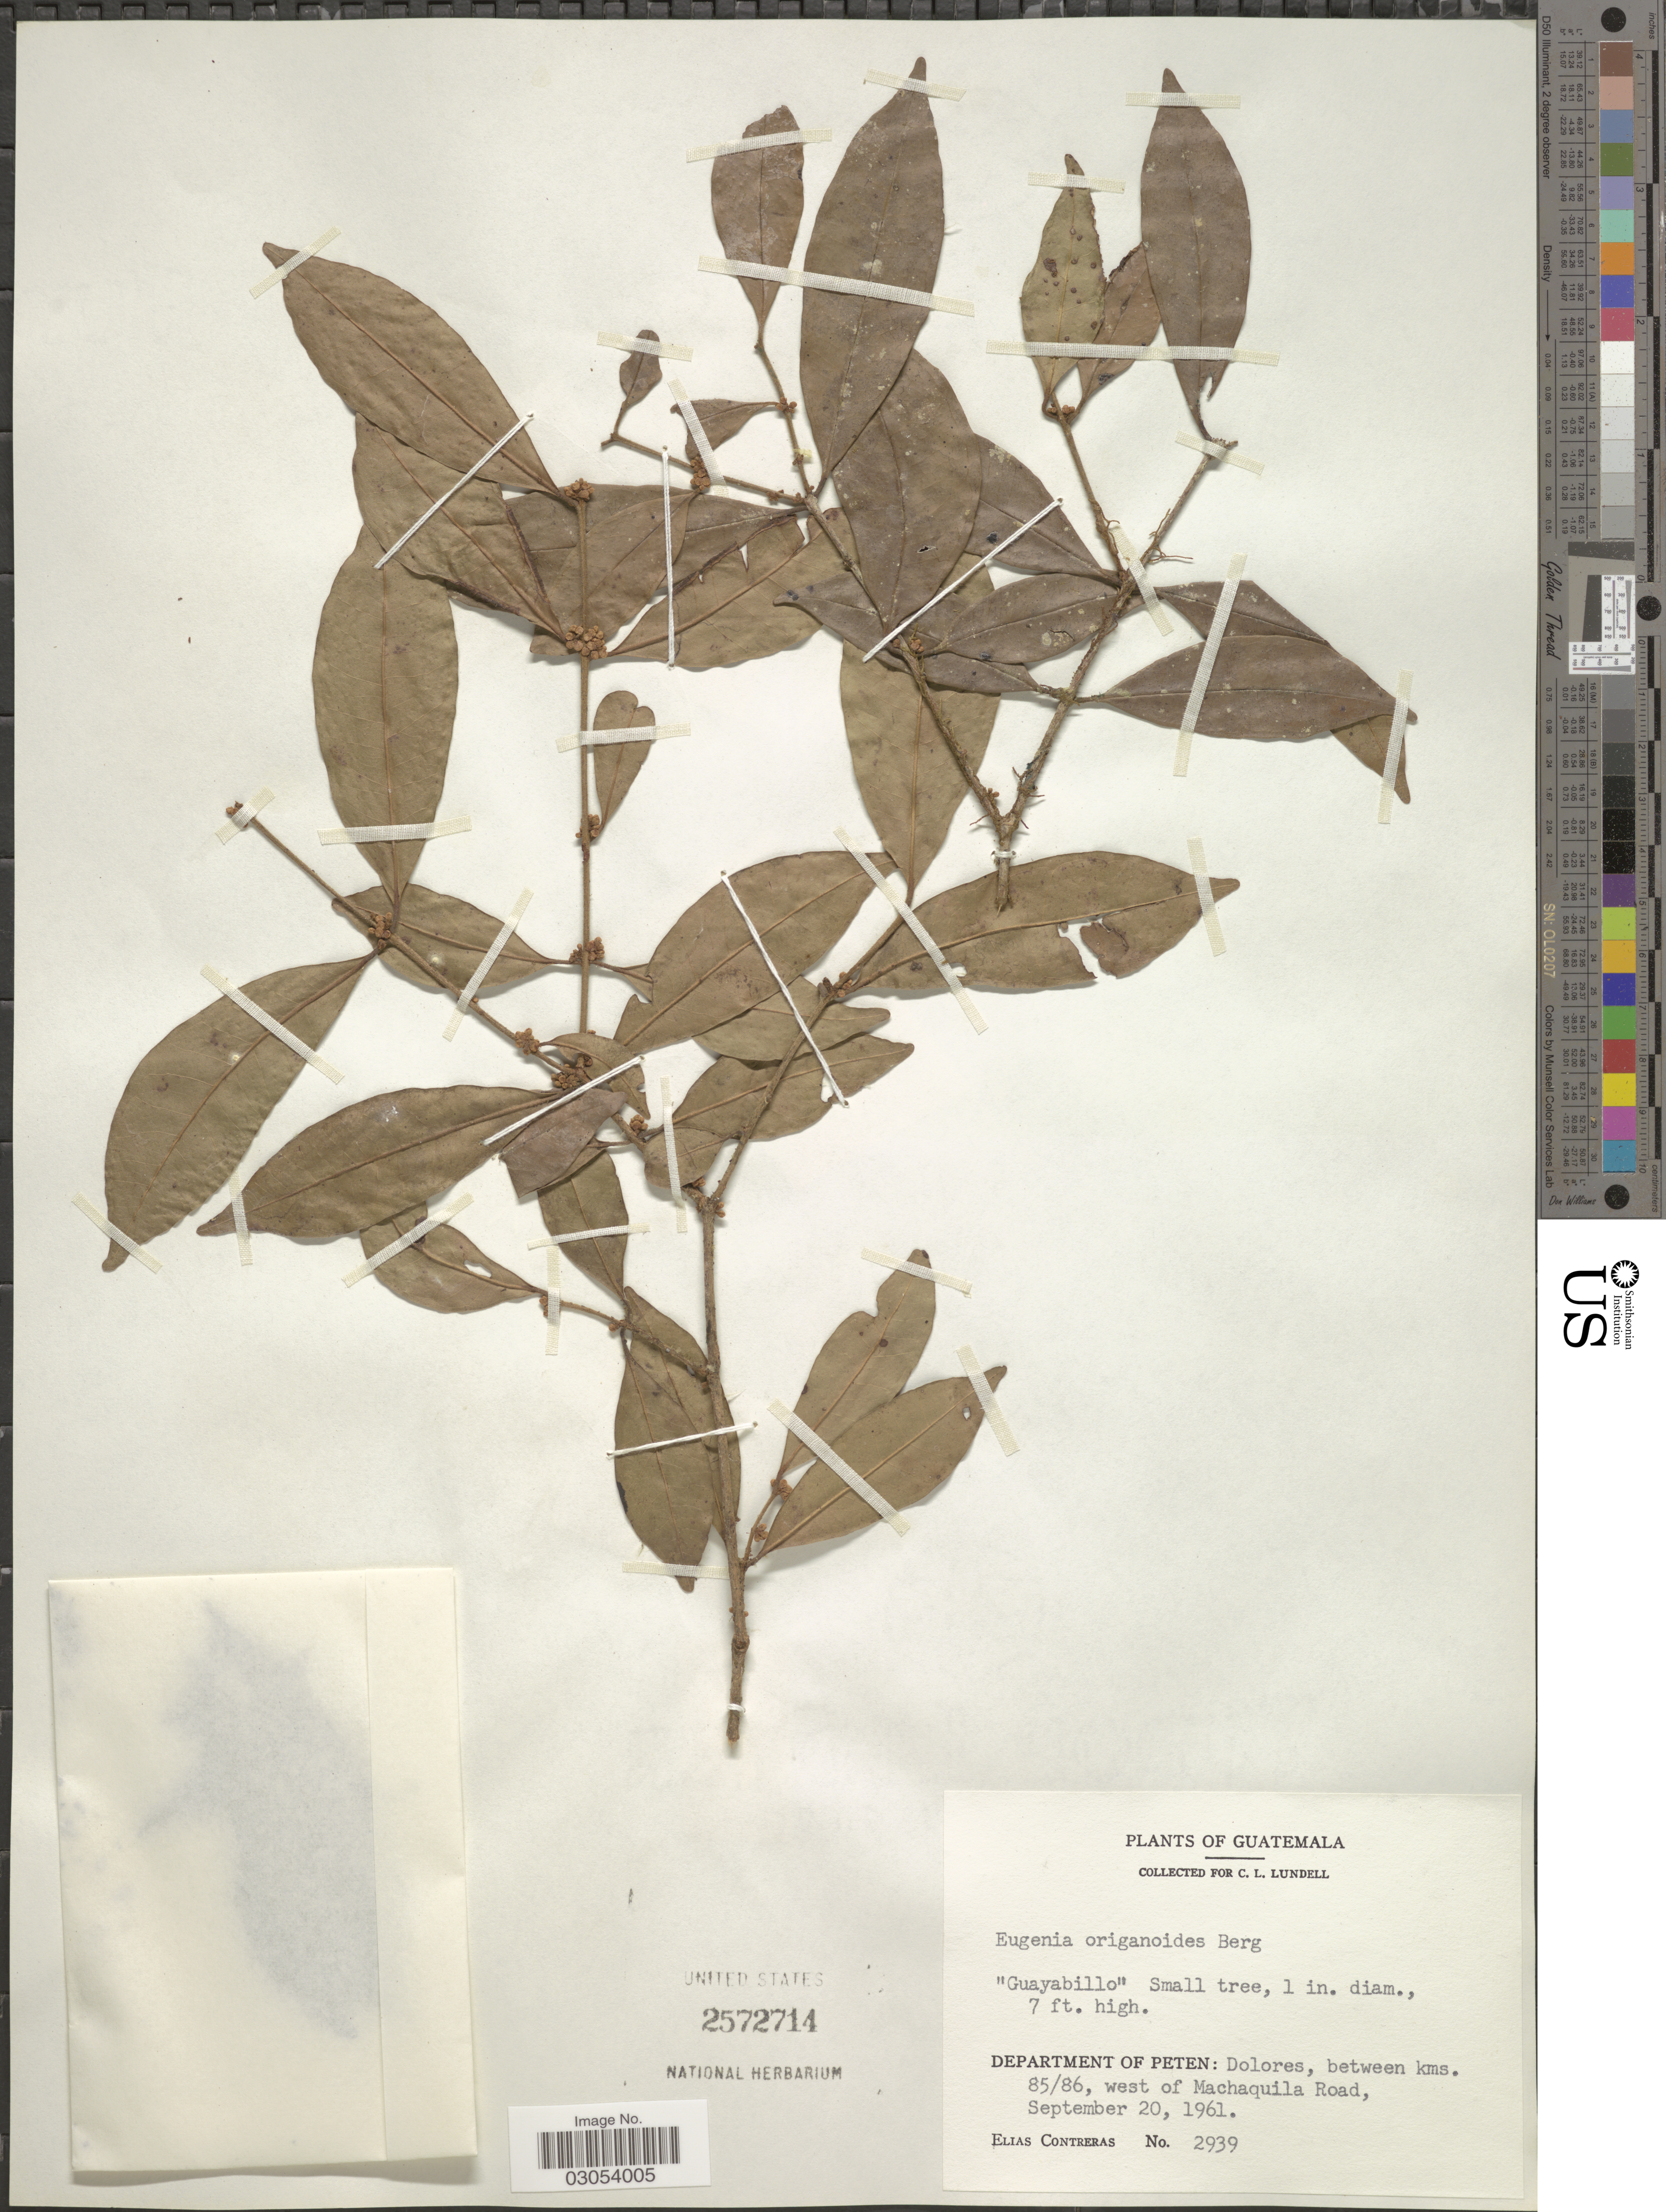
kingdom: Plantae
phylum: Tracheophyta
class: Magnoliopsida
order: Myrtales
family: Myrtaceae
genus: Eugenia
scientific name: Eugenia origanoides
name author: O. Berg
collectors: E. Contreras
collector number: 2939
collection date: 1961-09-20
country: Guatemala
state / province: El Petén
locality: Department of Peten: Dolores, between kms. 85/86, west of Machaquilla Road.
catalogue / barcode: US 2572714